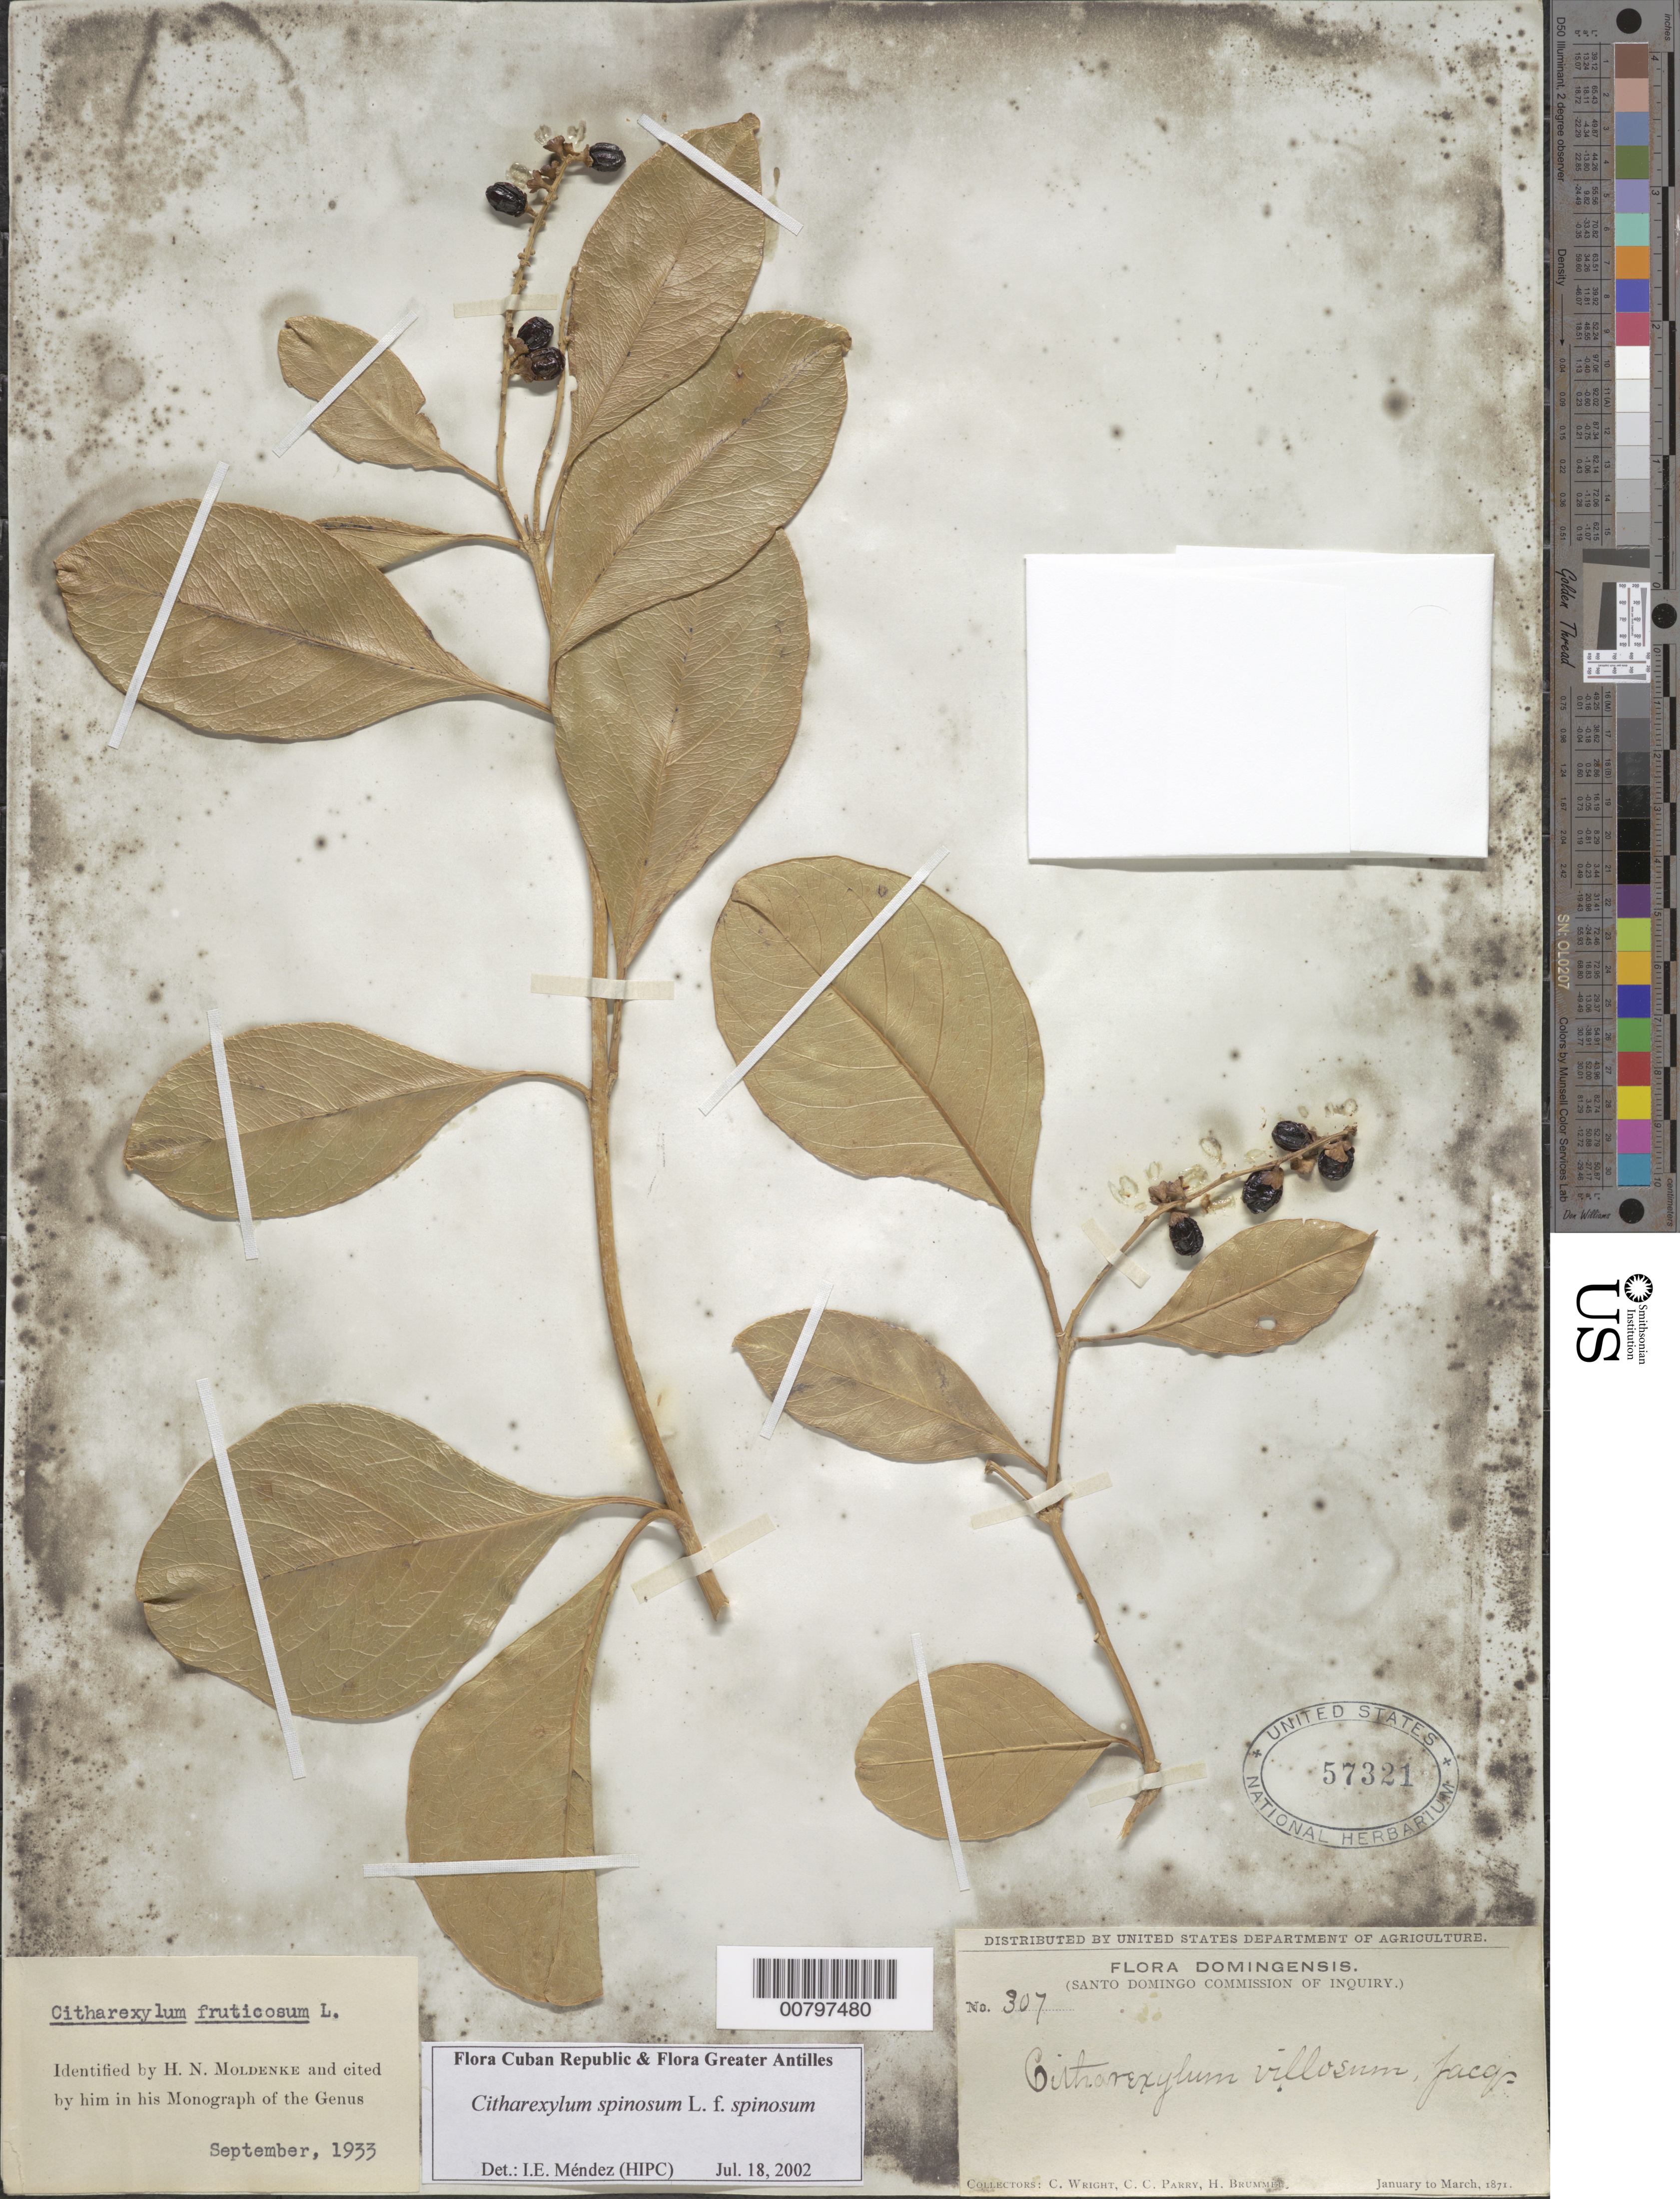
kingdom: Plantae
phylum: Tracheophyta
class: Magnoliopsida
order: Lamiales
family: Verbenaceae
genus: Citharexylum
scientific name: Citharexylum spinosum f. spinosum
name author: L.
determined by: Méndez, Isidro E., (HIPC)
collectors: C. Wright, C. C. Parry & H. Brummel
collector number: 307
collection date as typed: Jan 1871 to -- Mar 1871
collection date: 1871-01/1871-03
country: Dominican Republic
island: Hispaniola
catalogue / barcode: US 57321